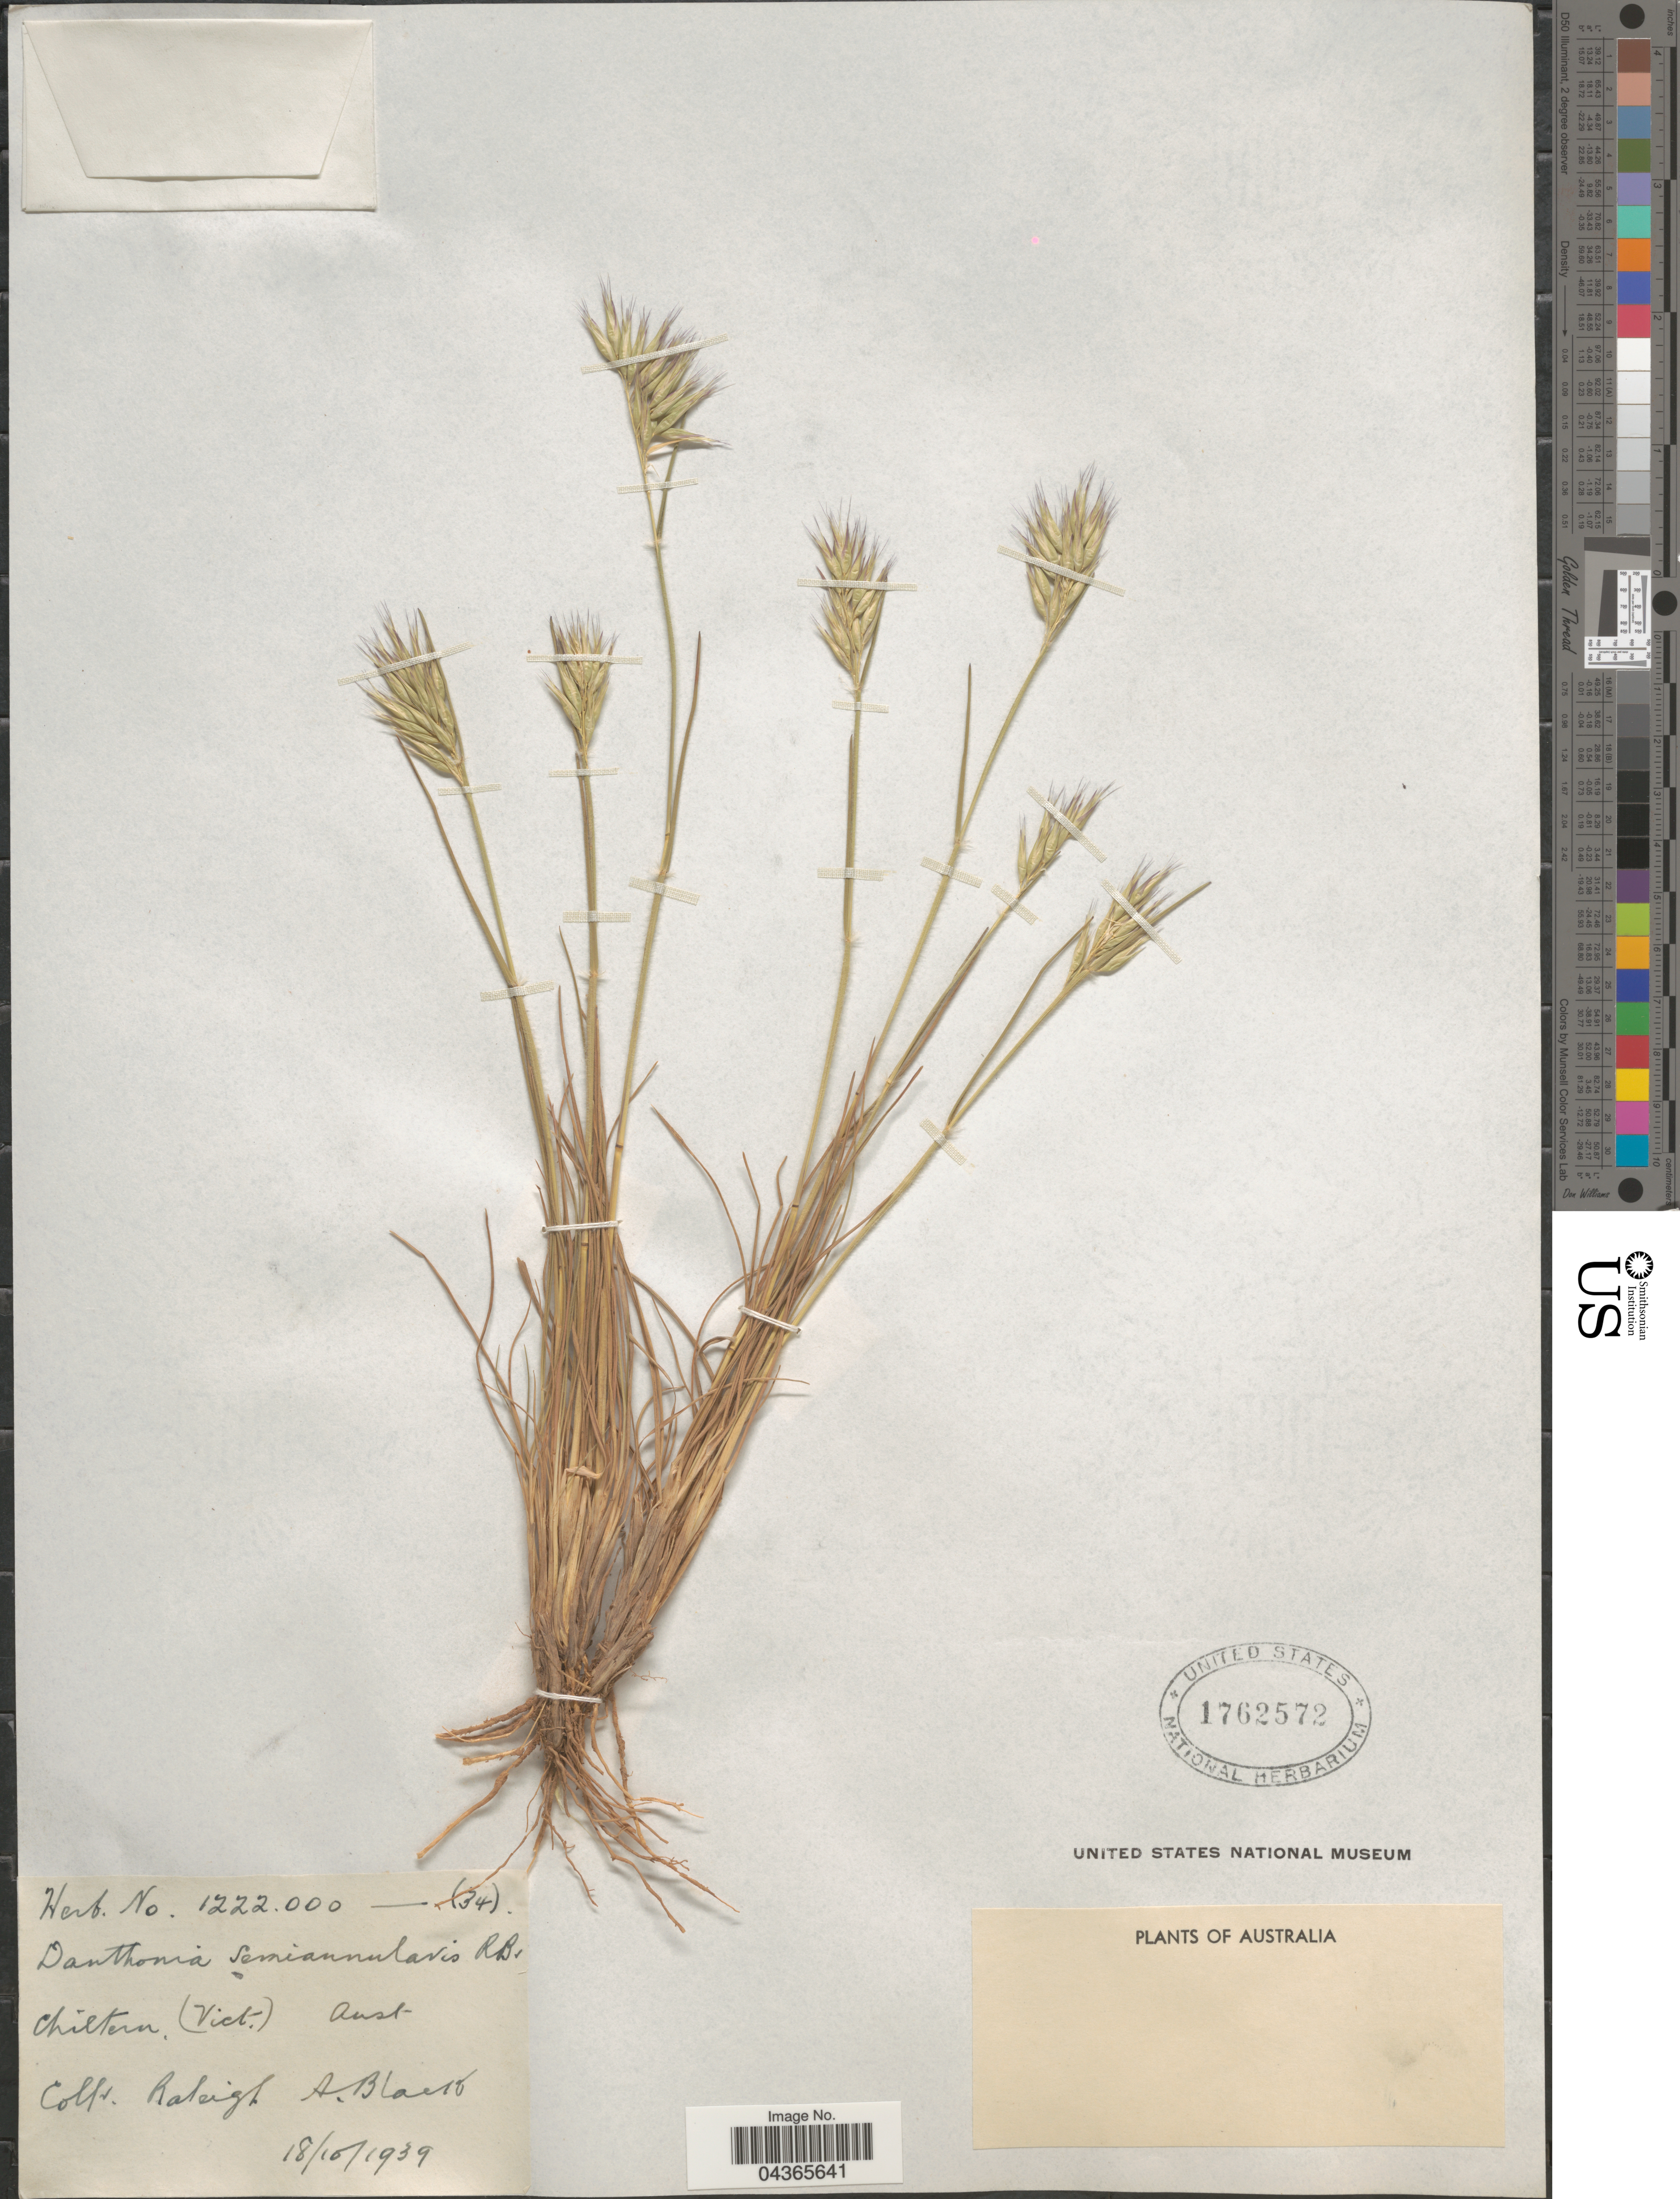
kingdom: Plantae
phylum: Tracheophyta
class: Liliopsida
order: Poales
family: Poaceae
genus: Rytidosperma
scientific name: Rytidosperma semiannulare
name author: (Labill.) Connor & Edgar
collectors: R. A. Black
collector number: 1222000-(34)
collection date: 1939-10-18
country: Australia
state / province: Victoria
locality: Chiltern, (Vict.).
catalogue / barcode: US 1762572